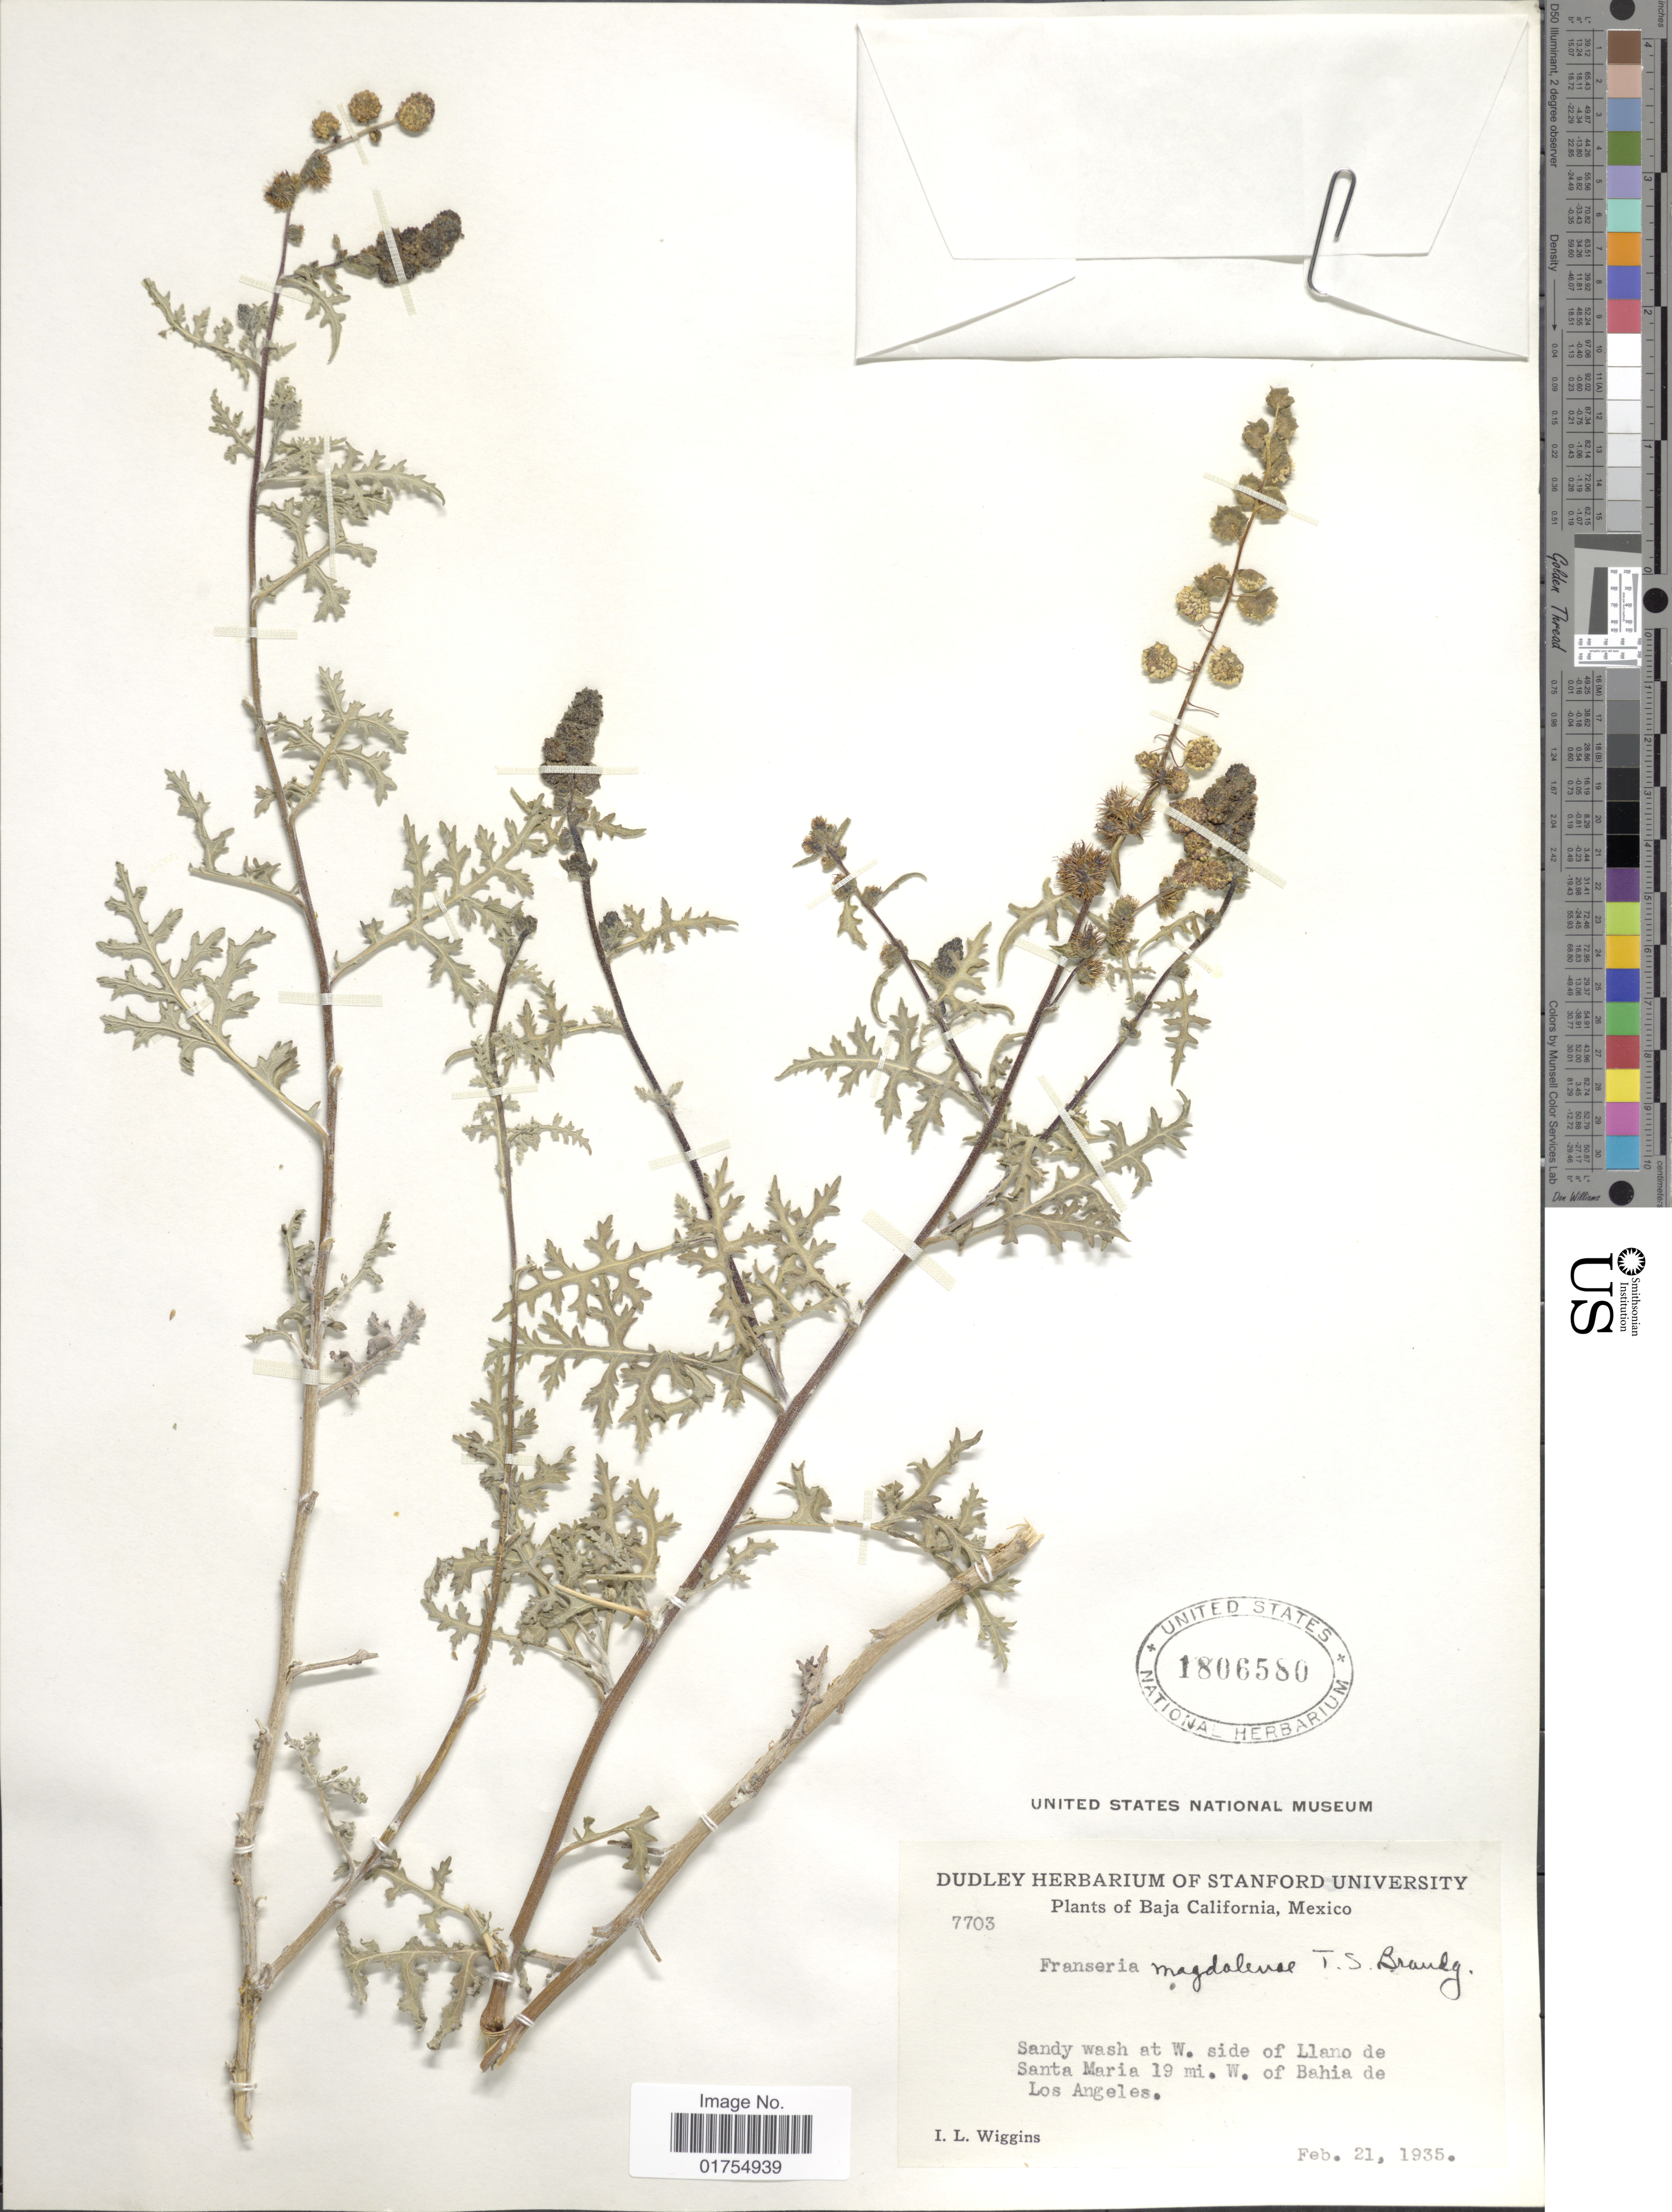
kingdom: Plantae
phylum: Tracheophyta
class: Magnoliopsida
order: Asterales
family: Asteraceae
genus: Franseria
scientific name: Franseria magdalenae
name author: Brandegee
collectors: I. L. Wiggins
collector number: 7703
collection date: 1935-02-21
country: Mexico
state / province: Baja California Norte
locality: W side of Llano de Santa Maria, 19 mi. W. of Bahia de Los Angeles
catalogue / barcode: US 1806580